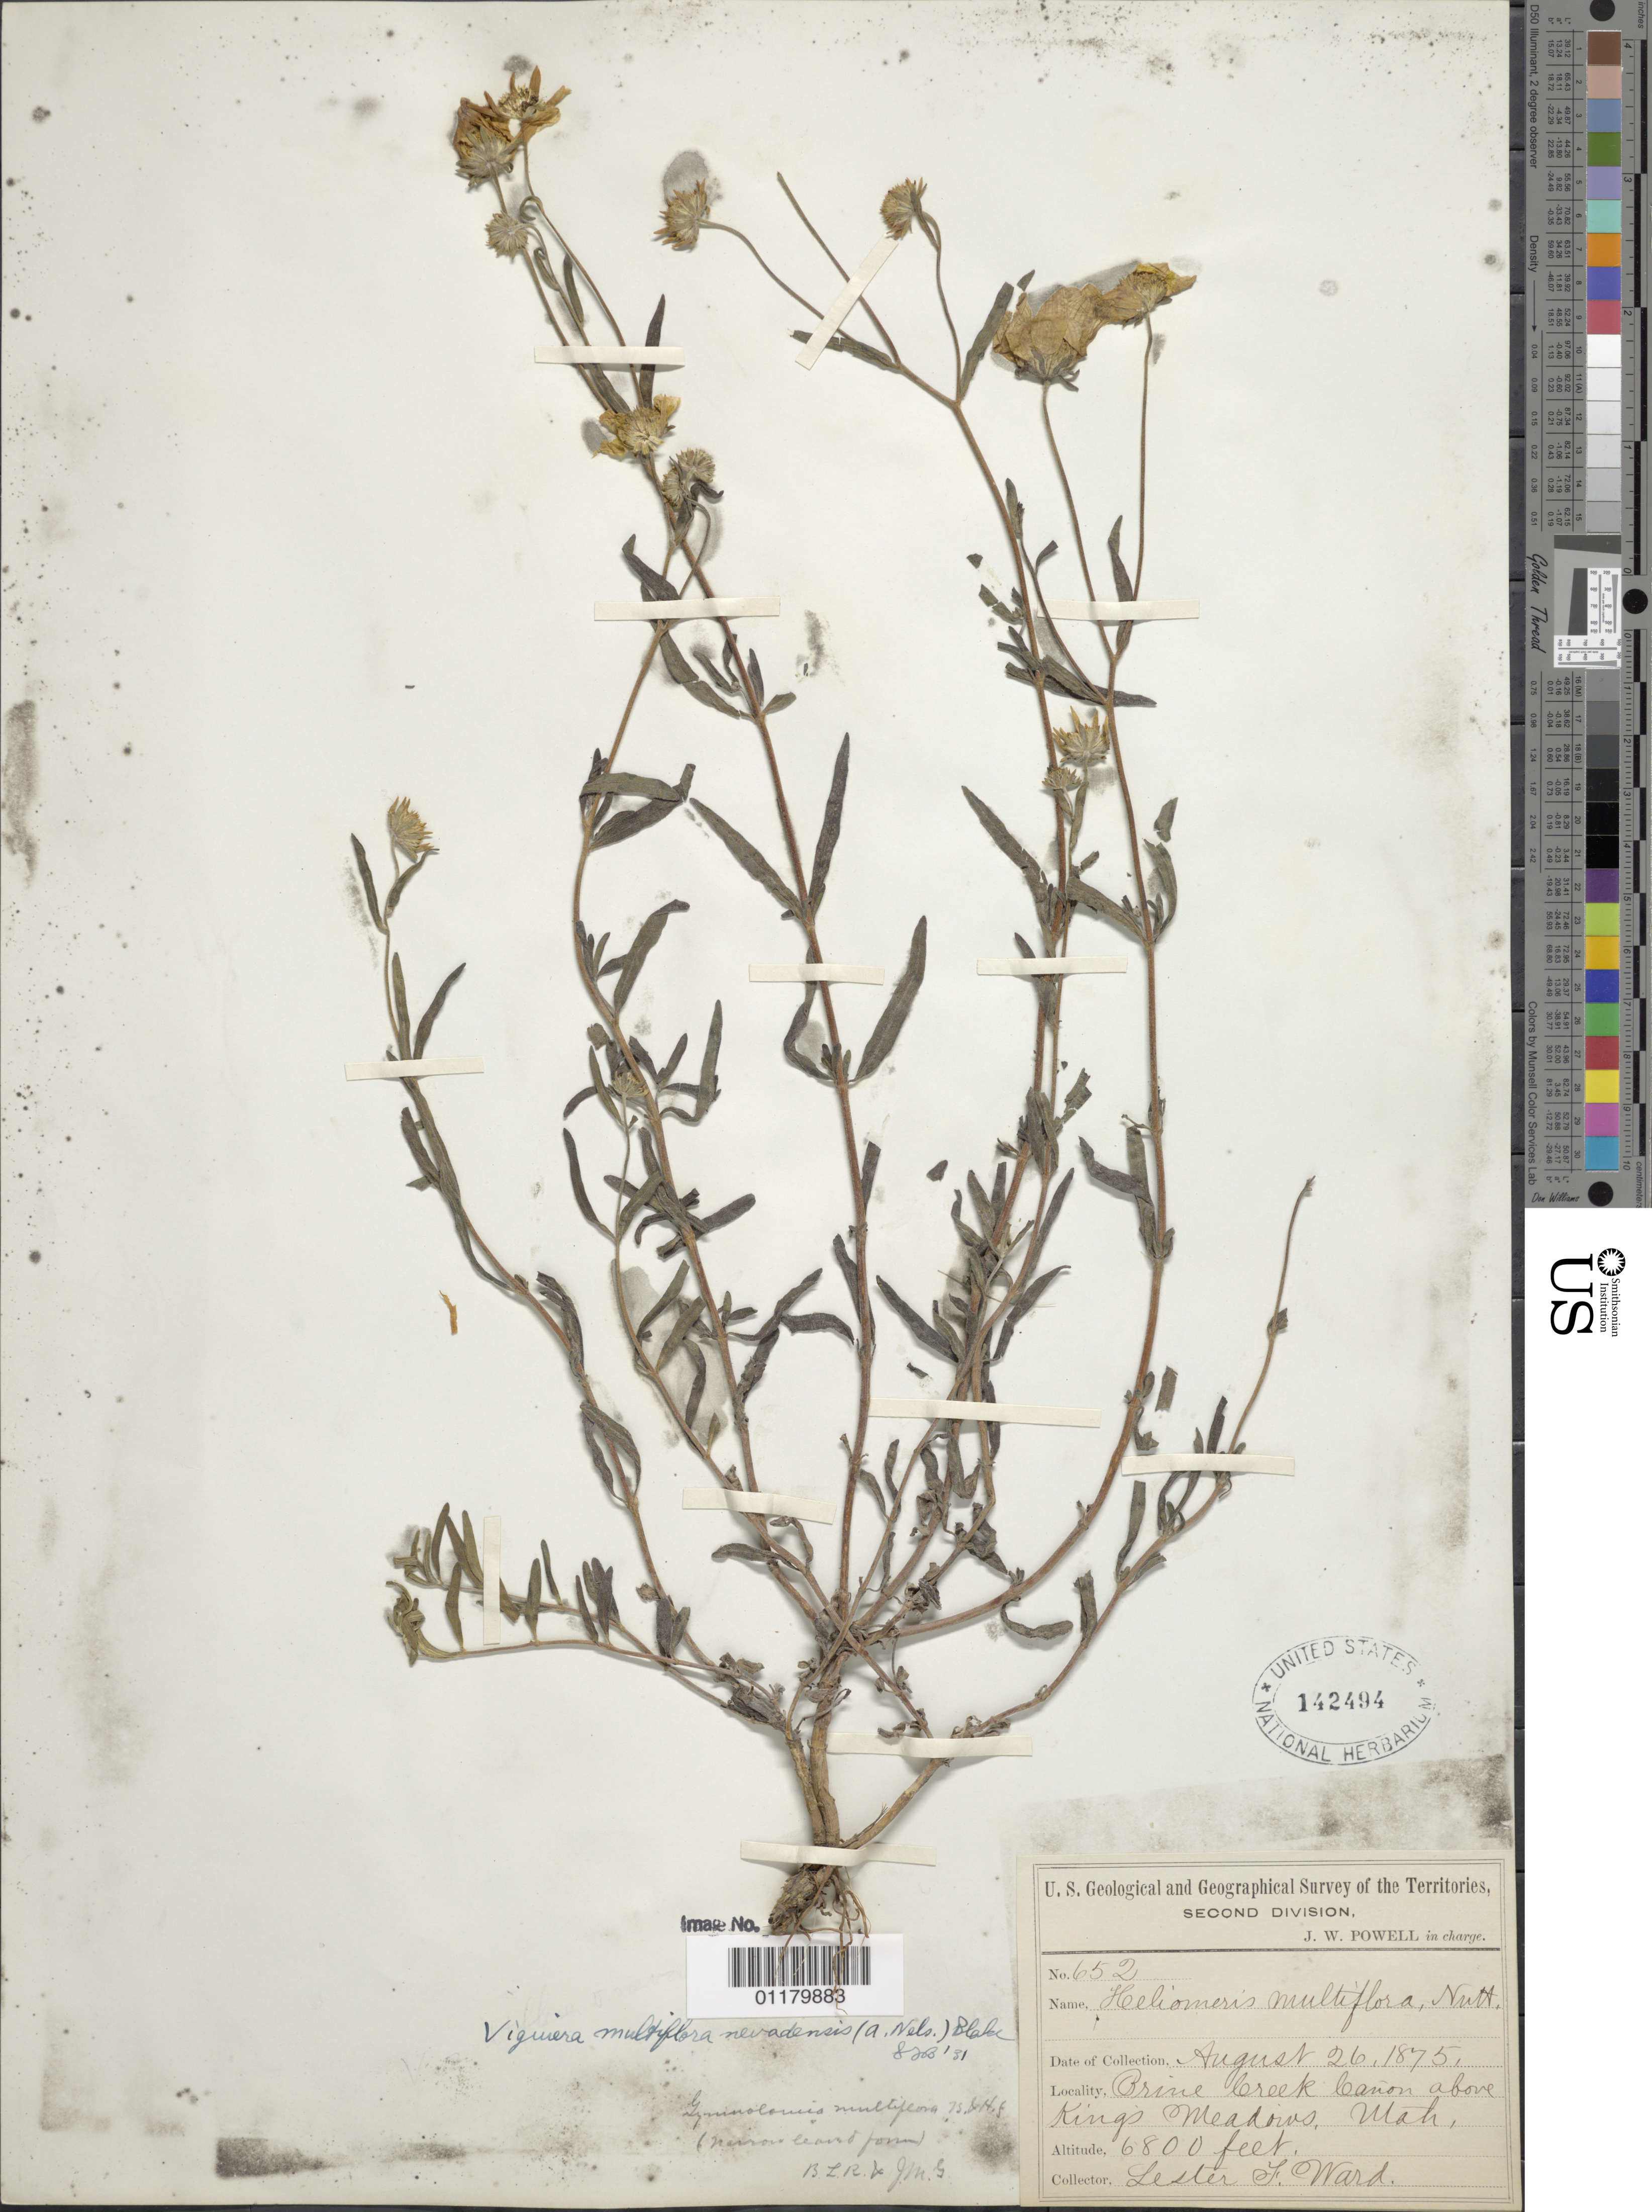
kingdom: Plantae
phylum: Tracheophyta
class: Magnoliopsida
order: Asterales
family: Asteraceae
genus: Heliomeris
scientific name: Heliomeris multiflora var. nevadensis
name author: (A. Nelson) Blake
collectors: L. F. Ward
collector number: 652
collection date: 1875-08-26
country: United States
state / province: Utah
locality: Brine Creek Canyon above Kings Meadows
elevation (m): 2073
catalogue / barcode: US 142494